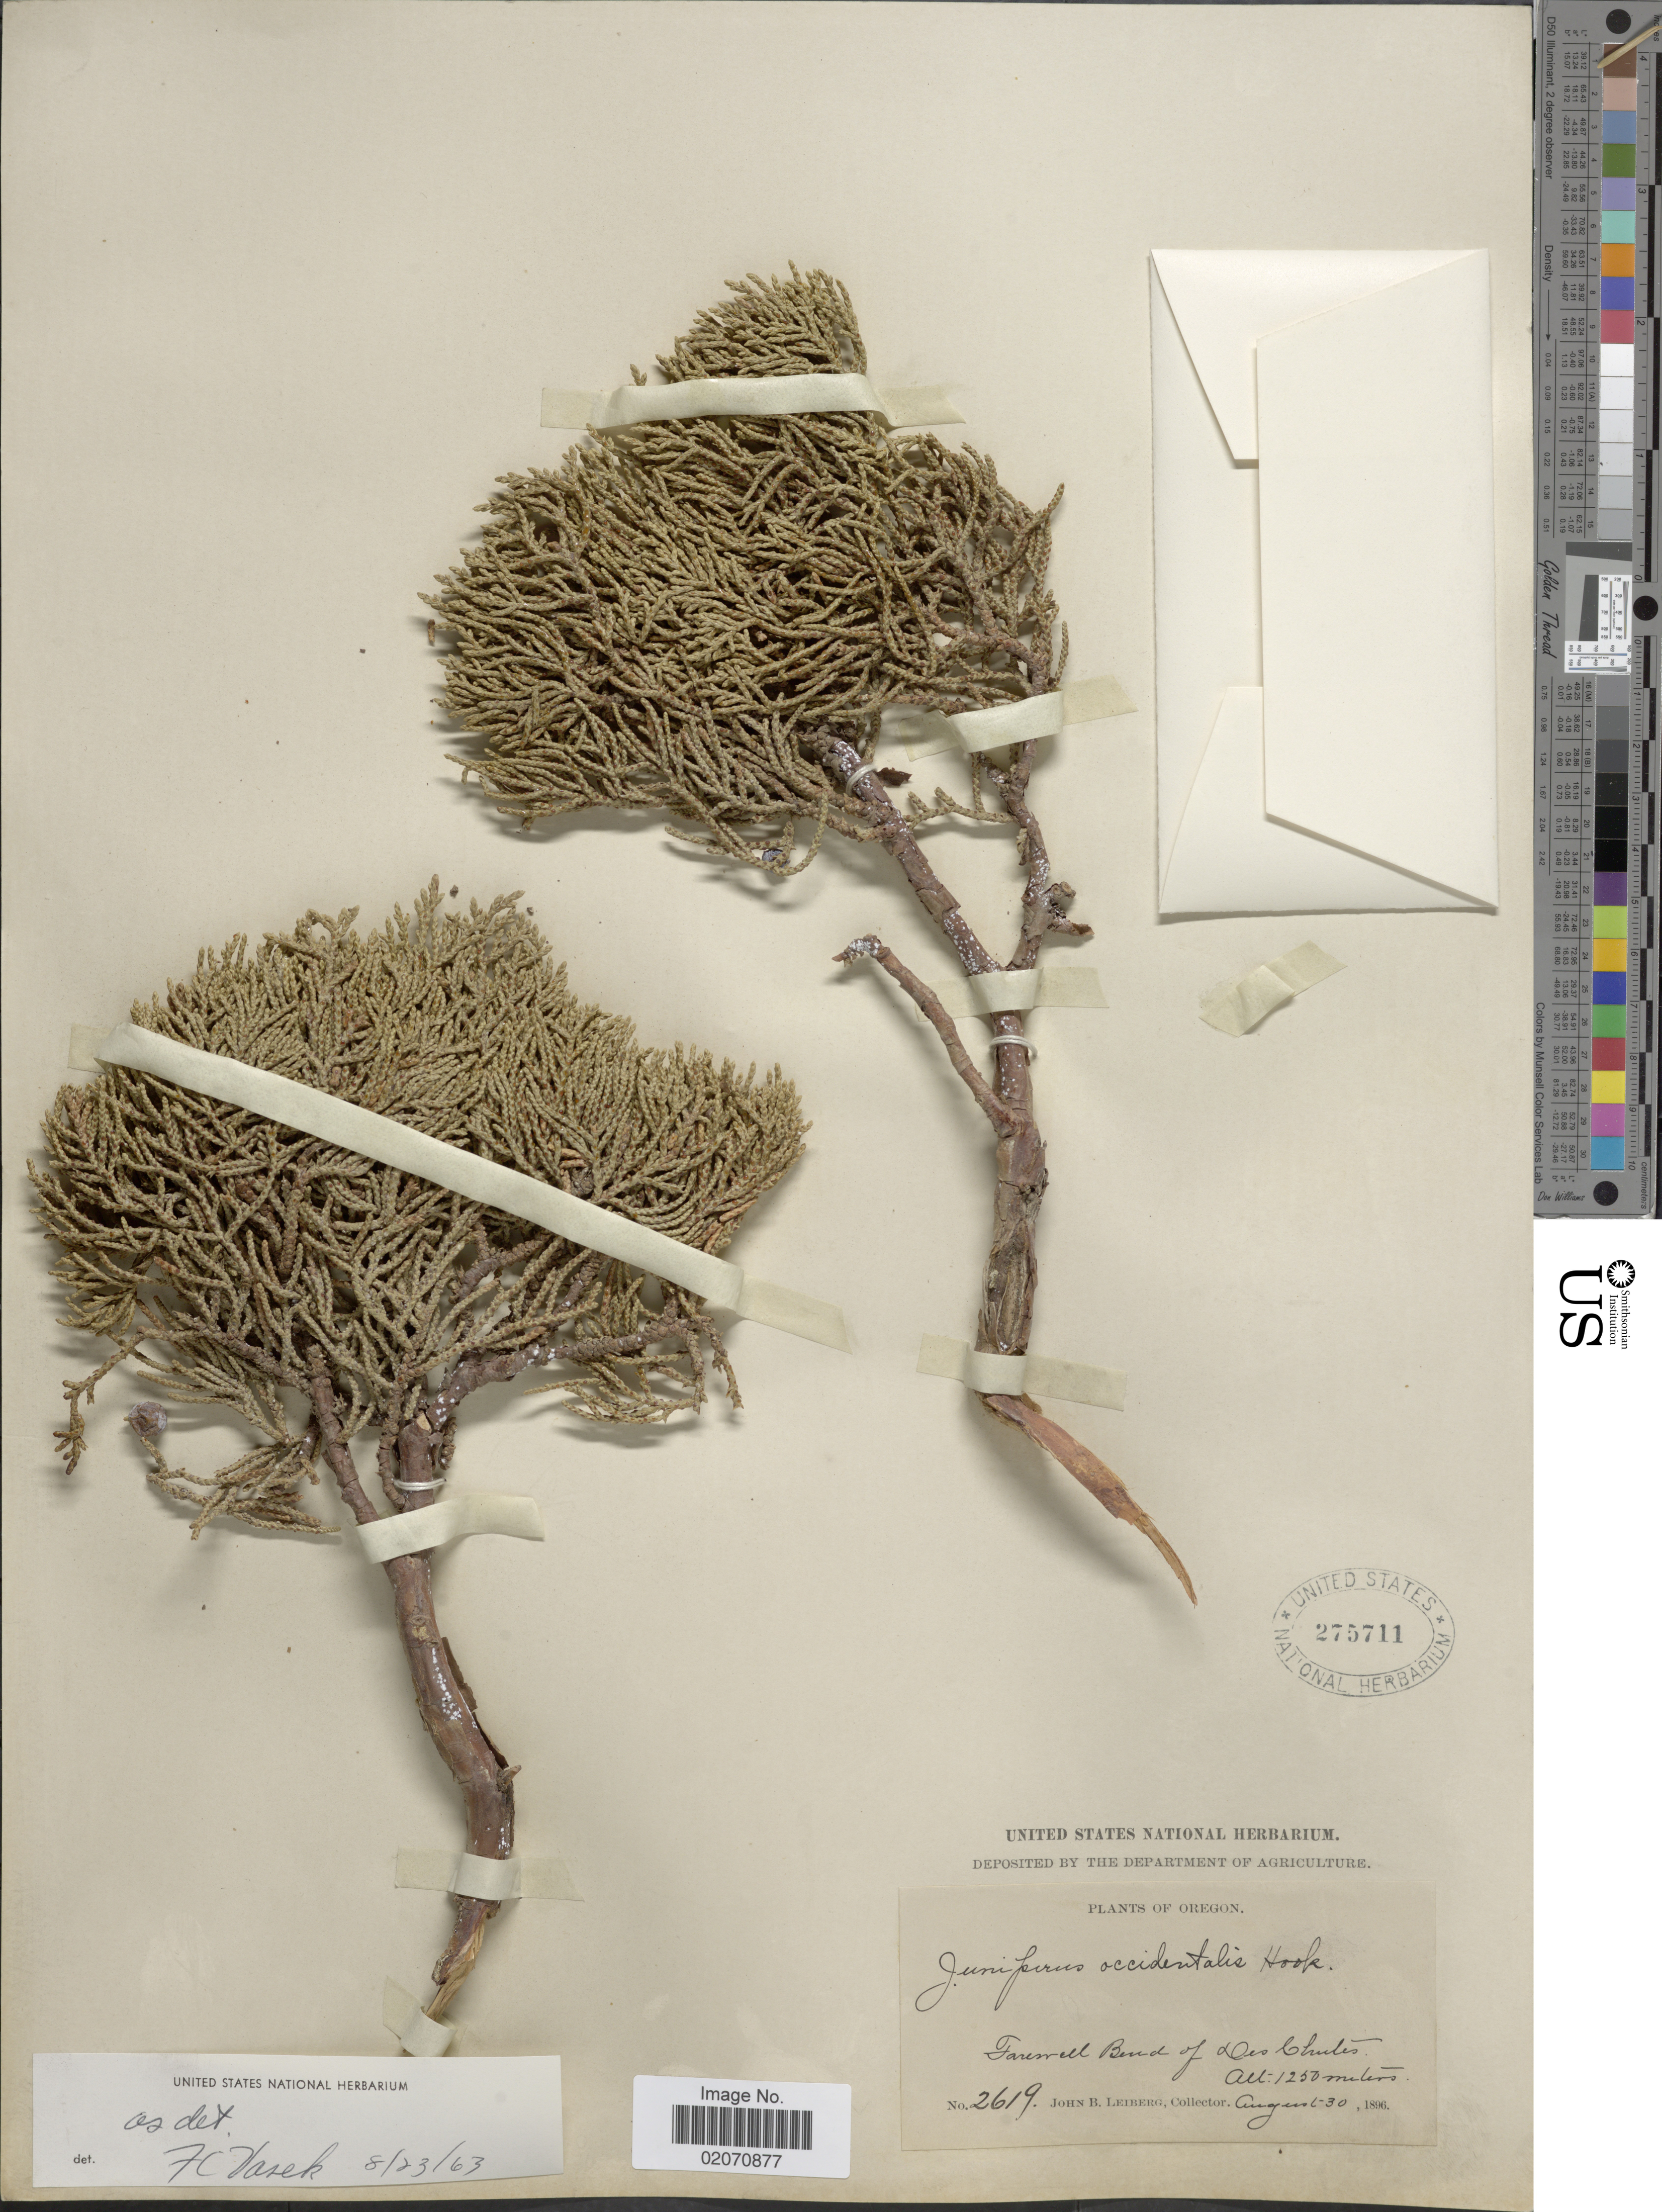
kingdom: Plantae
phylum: Tracheophyta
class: Pinopsida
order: Pinales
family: Cupressaceae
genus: Juniperus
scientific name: Juniperus occidentalis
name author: Hook.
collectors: J. Leiberg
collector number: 2619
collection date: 1896-08-30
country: United States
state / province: Oregon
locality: Farewell Bend of Des Chutes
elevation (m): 1250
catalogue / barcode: US 275711